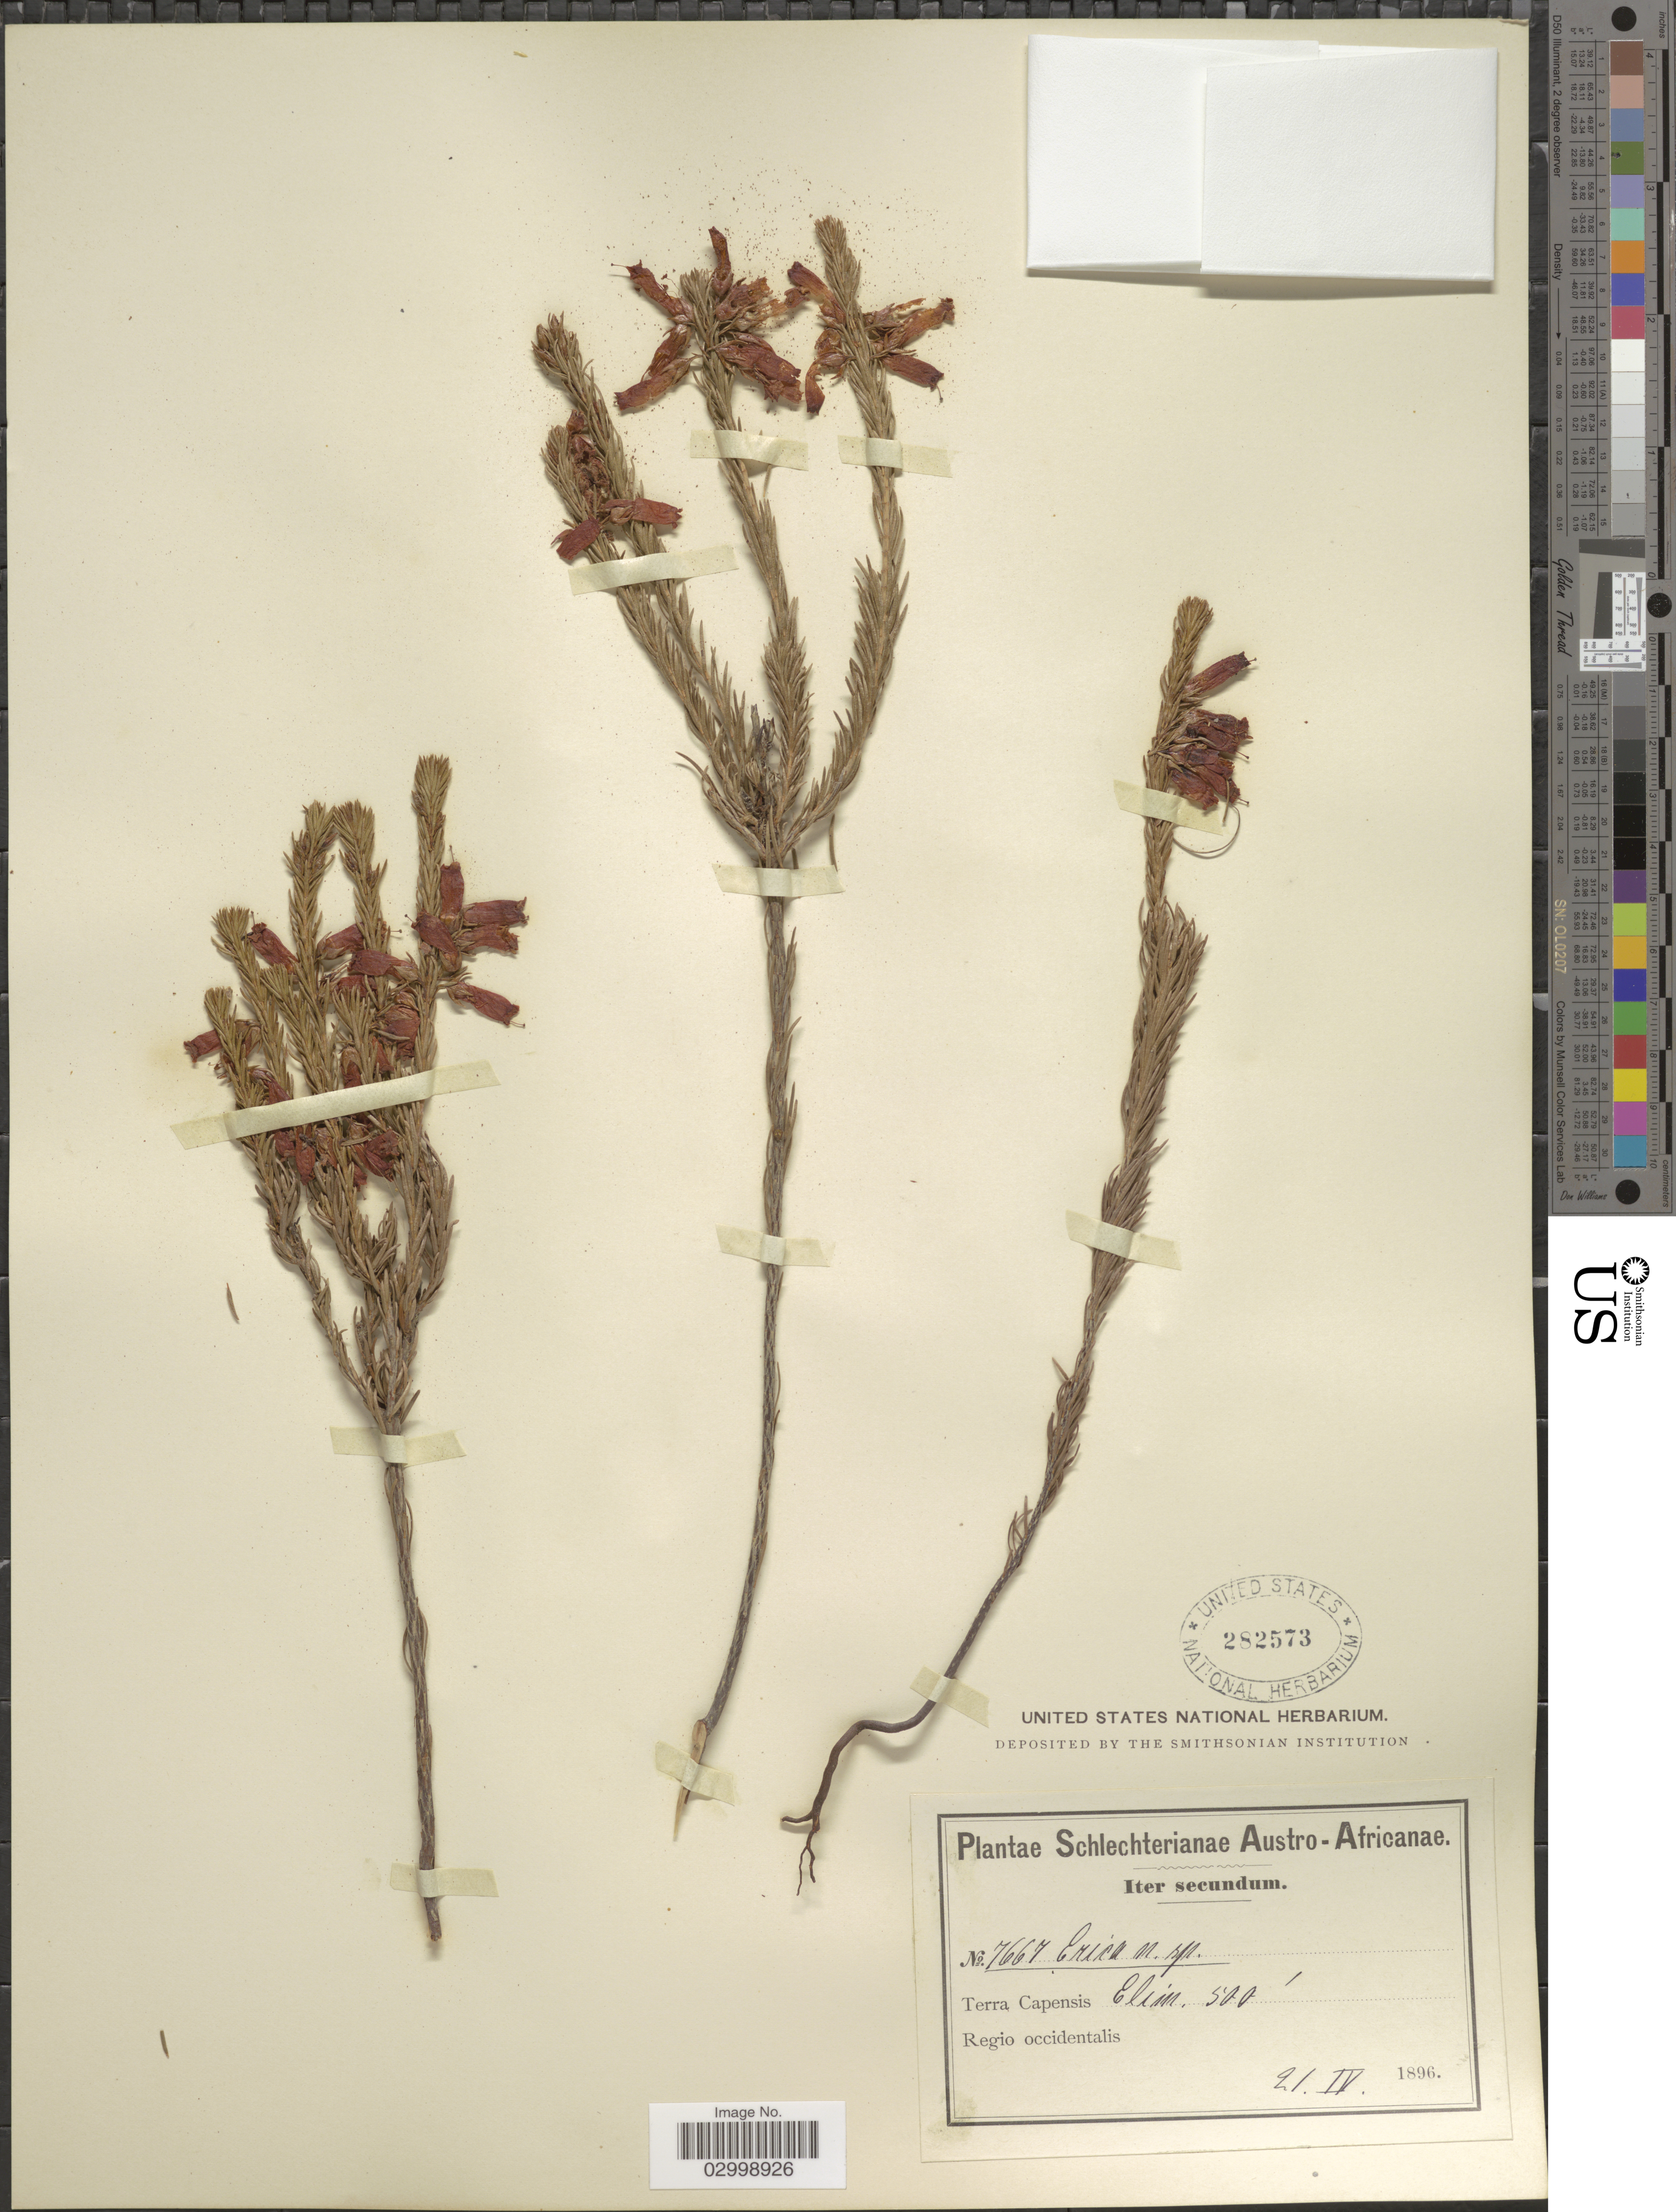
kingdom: Plantae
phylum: Tracheophyta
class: Magnoliopsida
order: Ericales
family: Ericaceae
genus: Erica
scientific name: Erica sp.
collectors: Schlechter, --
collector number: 7667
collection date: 1896-04-21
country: South Africa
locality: Austro-Africanae, Terra Capensis, Elim, Regio occidentalis.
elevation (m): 152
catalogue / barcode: US 282573